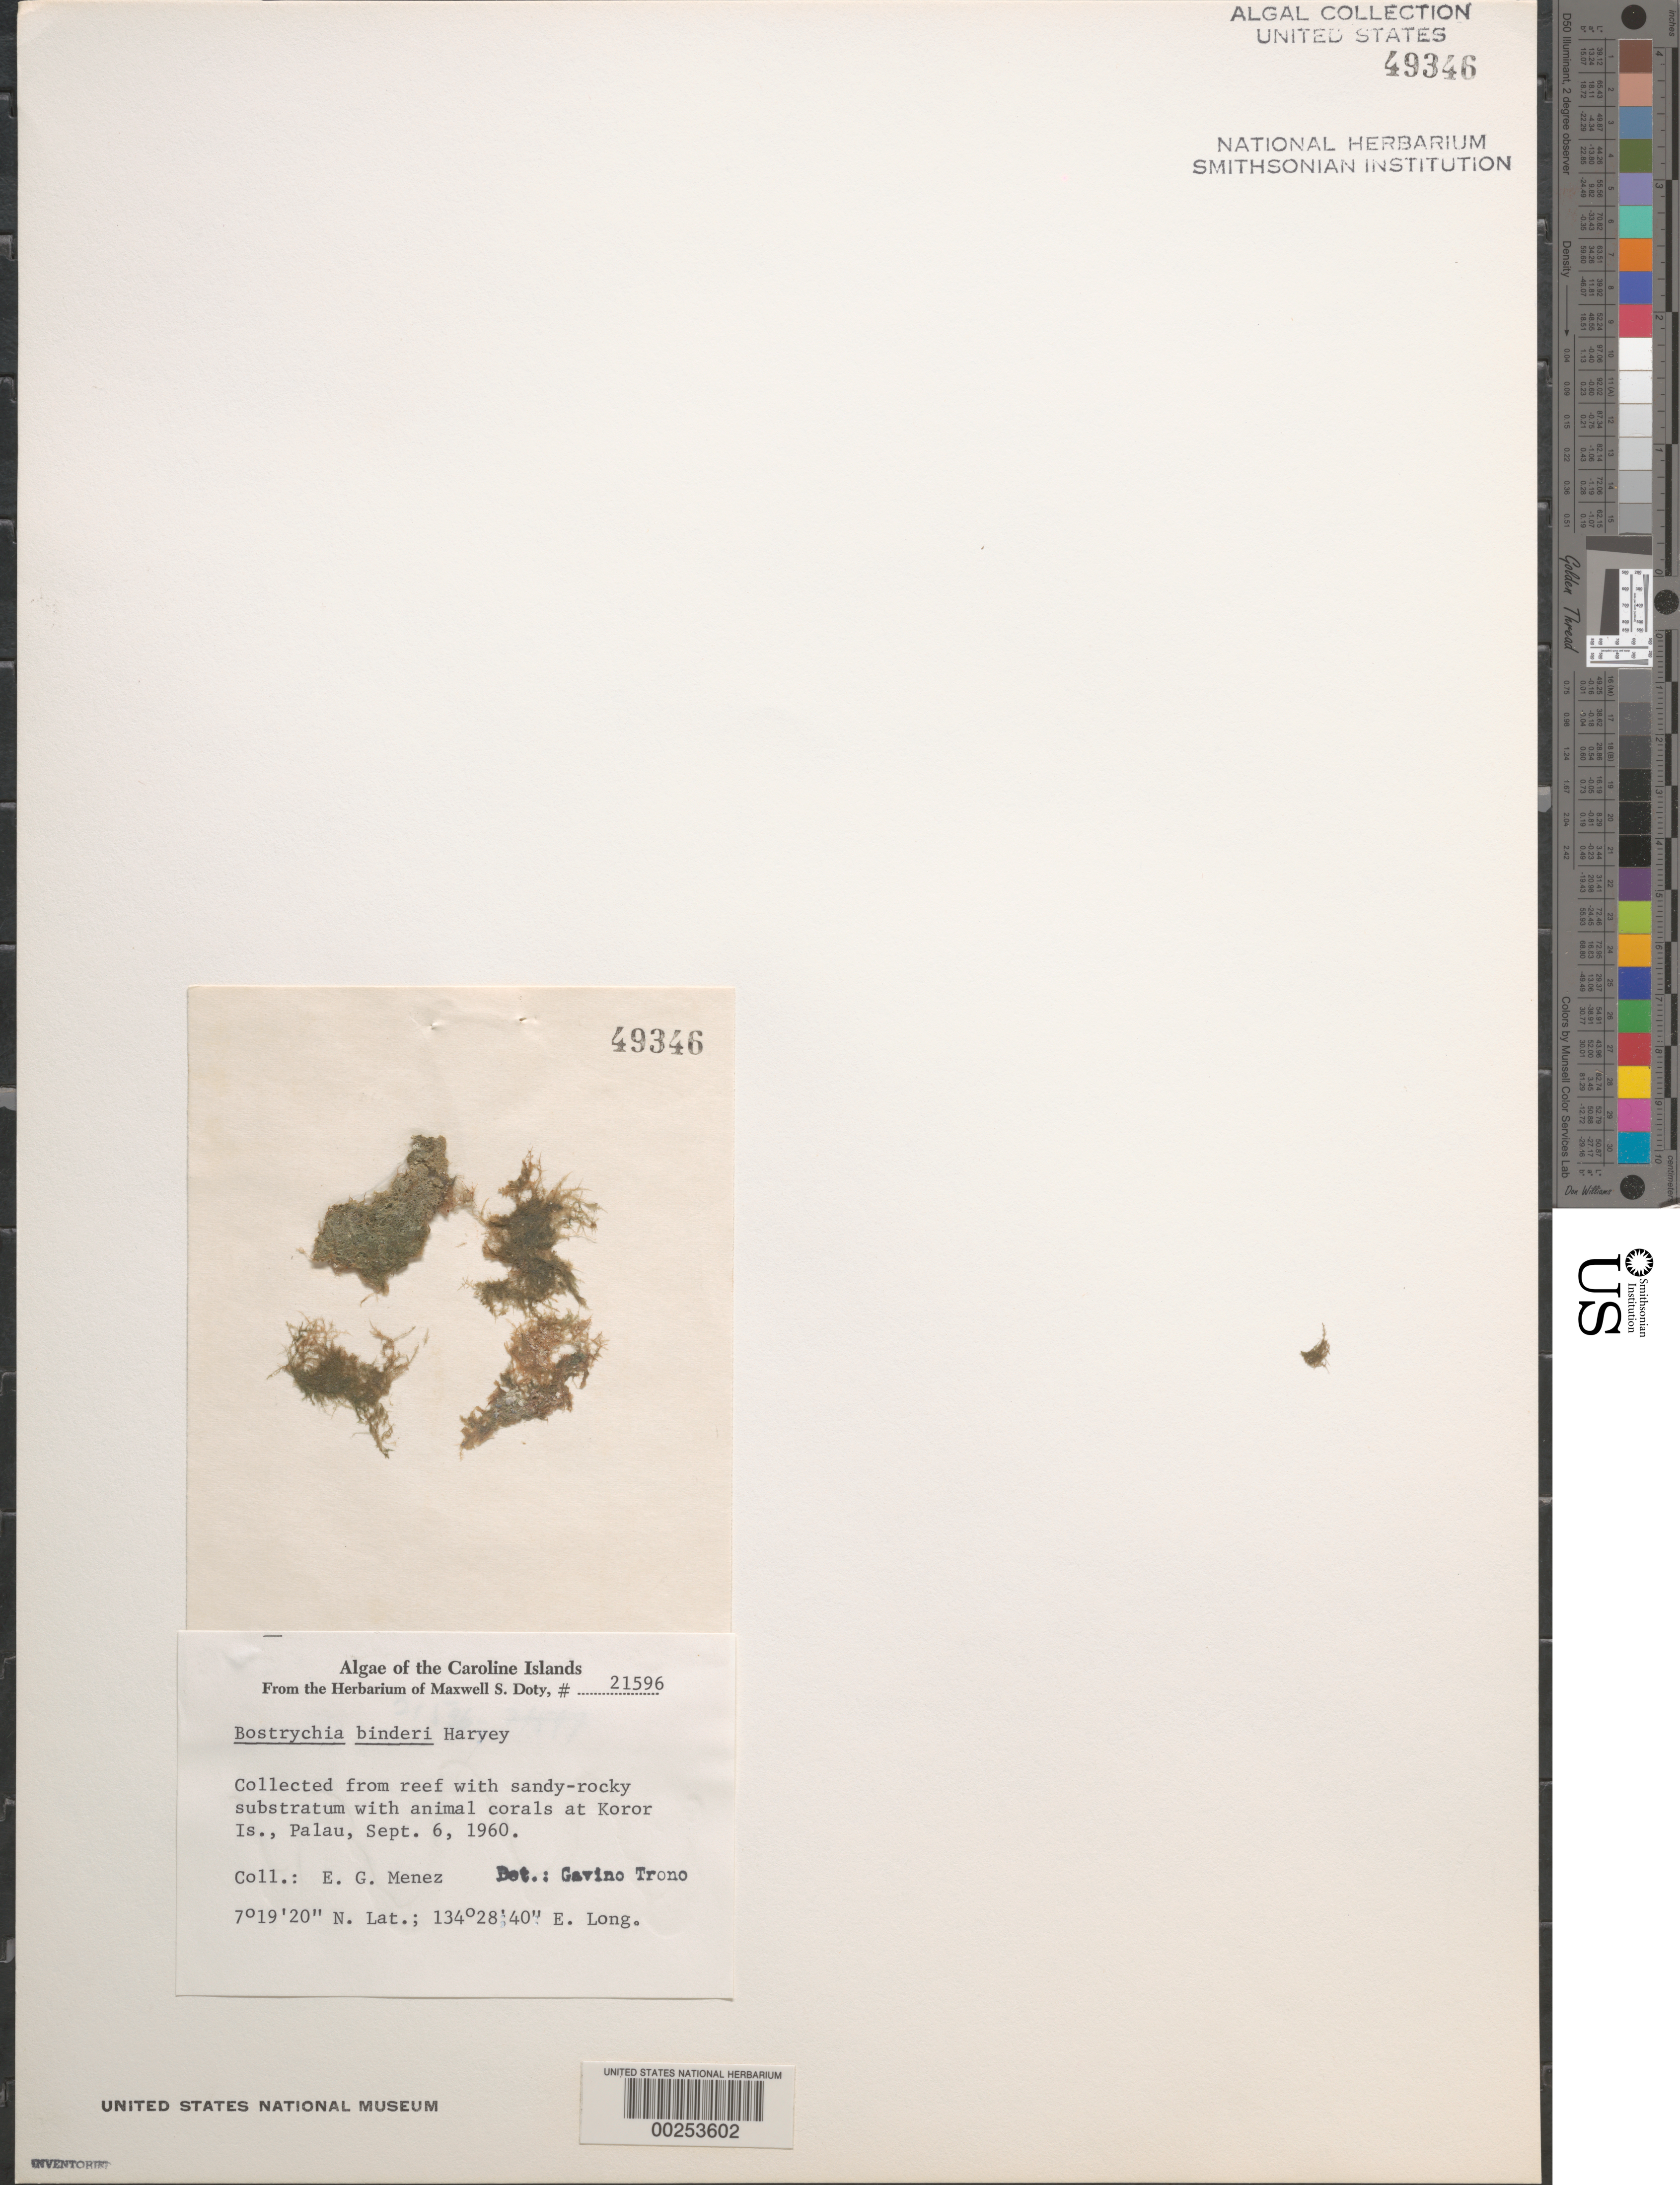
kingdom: Plantae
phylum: Rhodophyta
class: Florideophyceae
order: Ceramiales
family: Rhodomelaceae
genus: Bostrychia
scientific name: Bostrychia binderi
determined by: Trono, Gavino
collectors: Meñez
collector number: MSD 21596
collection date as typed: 06 Sep 1960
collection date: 1960-09-06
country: Palau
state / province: Koror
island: Oreor (Koror)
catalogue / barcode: US 49346